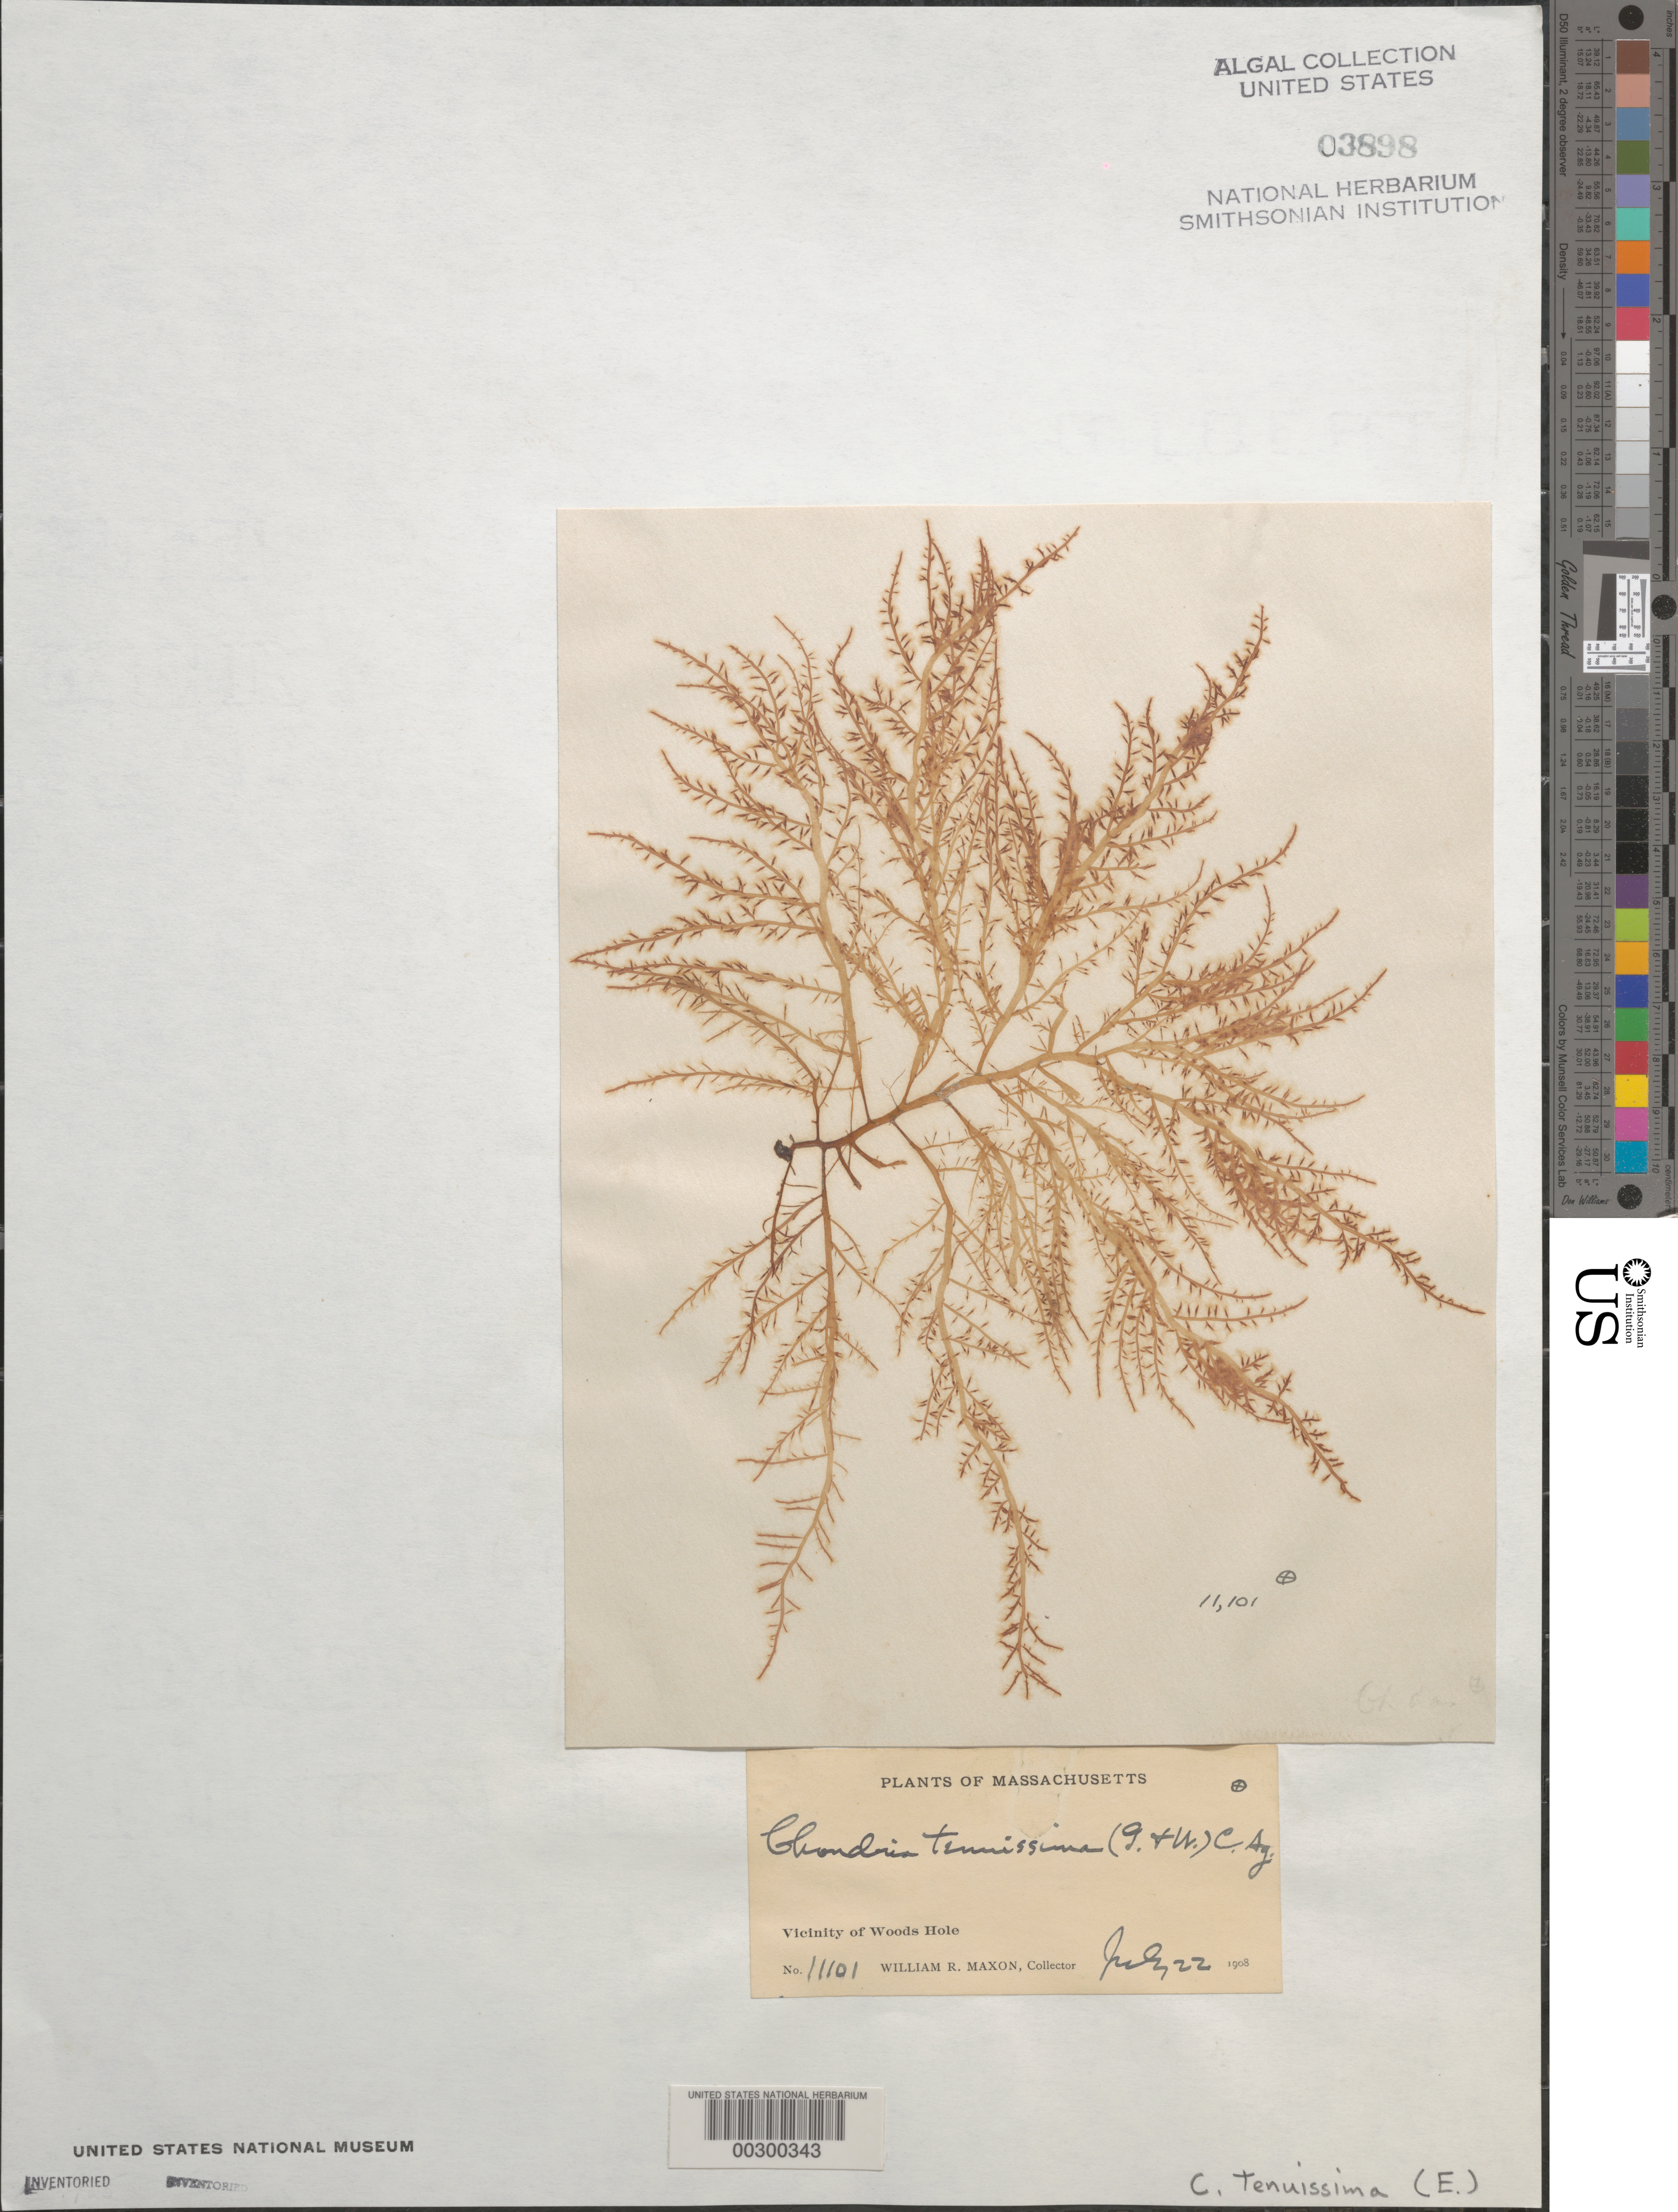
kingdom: Plantae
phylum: Rhodophyta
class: Florideophyceae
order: Ceramiales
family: Rhodomelaceae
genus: Chondria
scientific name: Chondria capillaris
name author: M.J. Wynne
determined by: Algae name updating Project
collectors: W. R. Maxon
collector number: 11101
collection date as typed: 22 Jul 1908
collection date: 1908-07-22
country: United States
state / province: Massachusetts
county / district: Barnstable County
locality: Woods Hole area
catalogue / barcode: US 3898